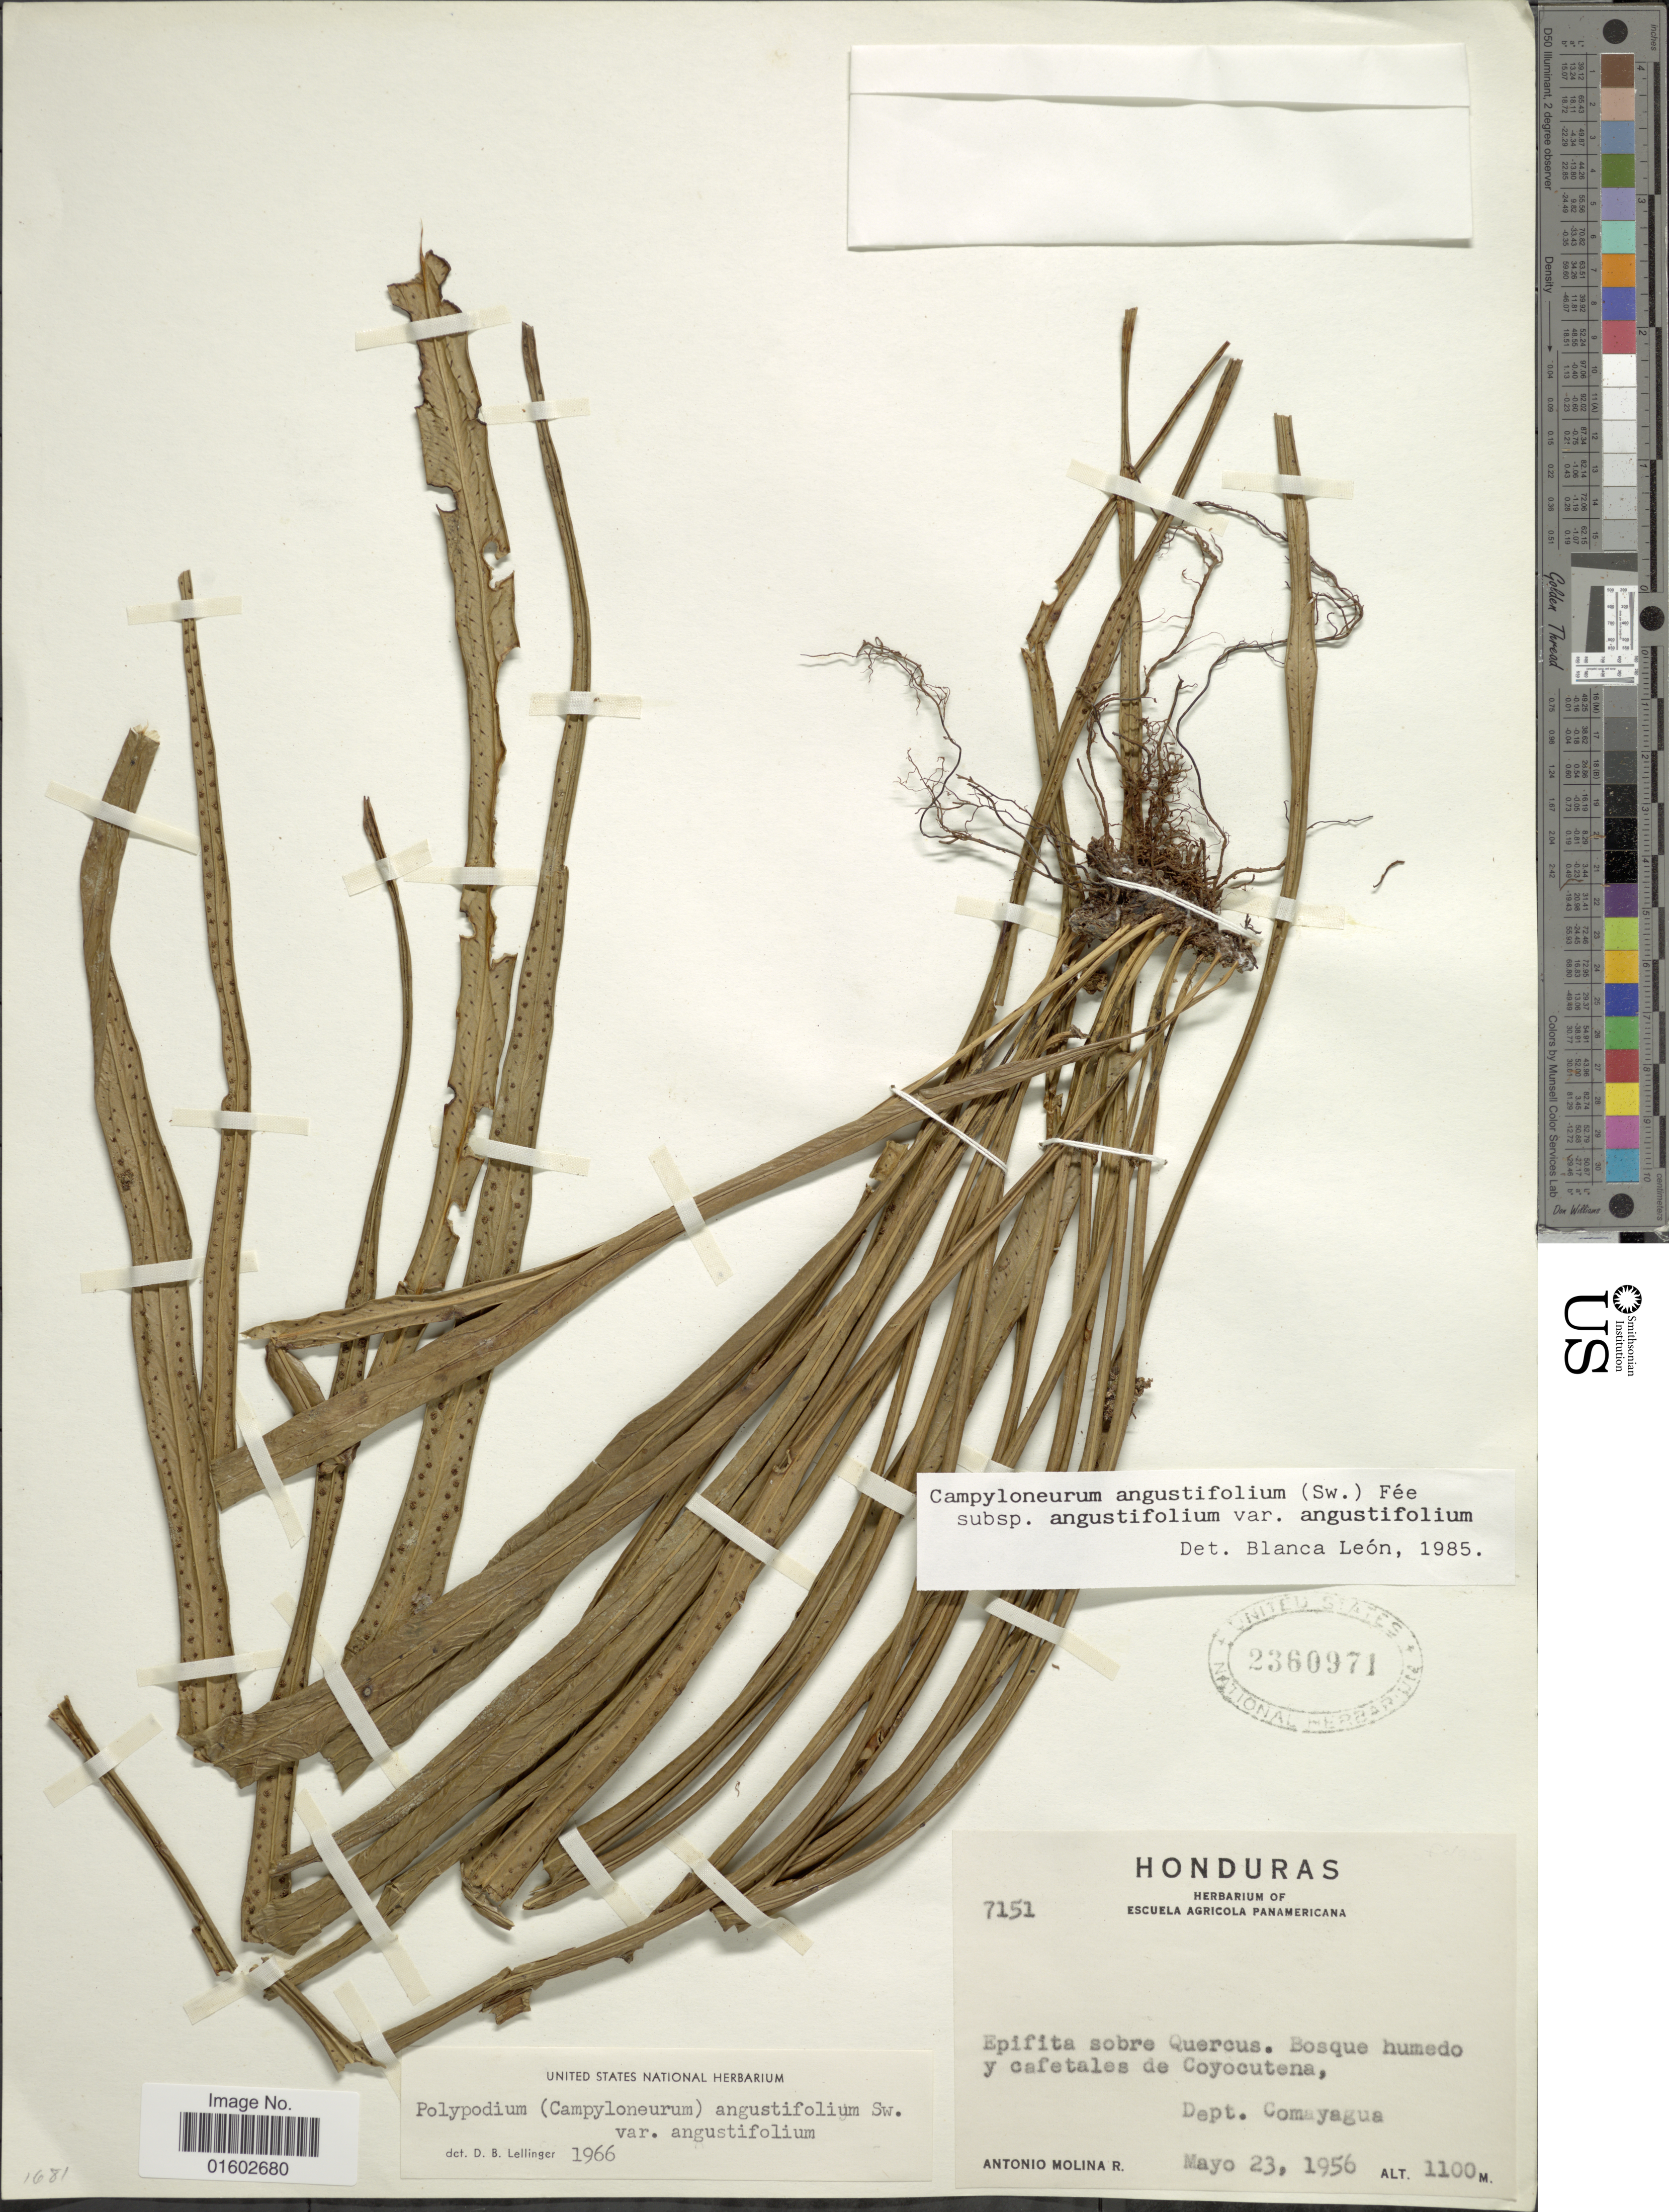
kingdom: Plantae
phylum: Tracheophyta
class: Polypodiopsida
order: Polypodiales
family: Polypodiaceae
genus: Campyloneurum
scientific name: Campyloneurum angustifolium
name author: (Sw.) Fée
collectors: A. Molina R.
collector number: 7151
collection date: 1956-05-23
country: Honduras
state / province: Comayagua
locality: Dept. Domayagua, bosque humedo y cafetales de Coyocutena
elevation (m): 1100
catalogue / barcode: US 2360971